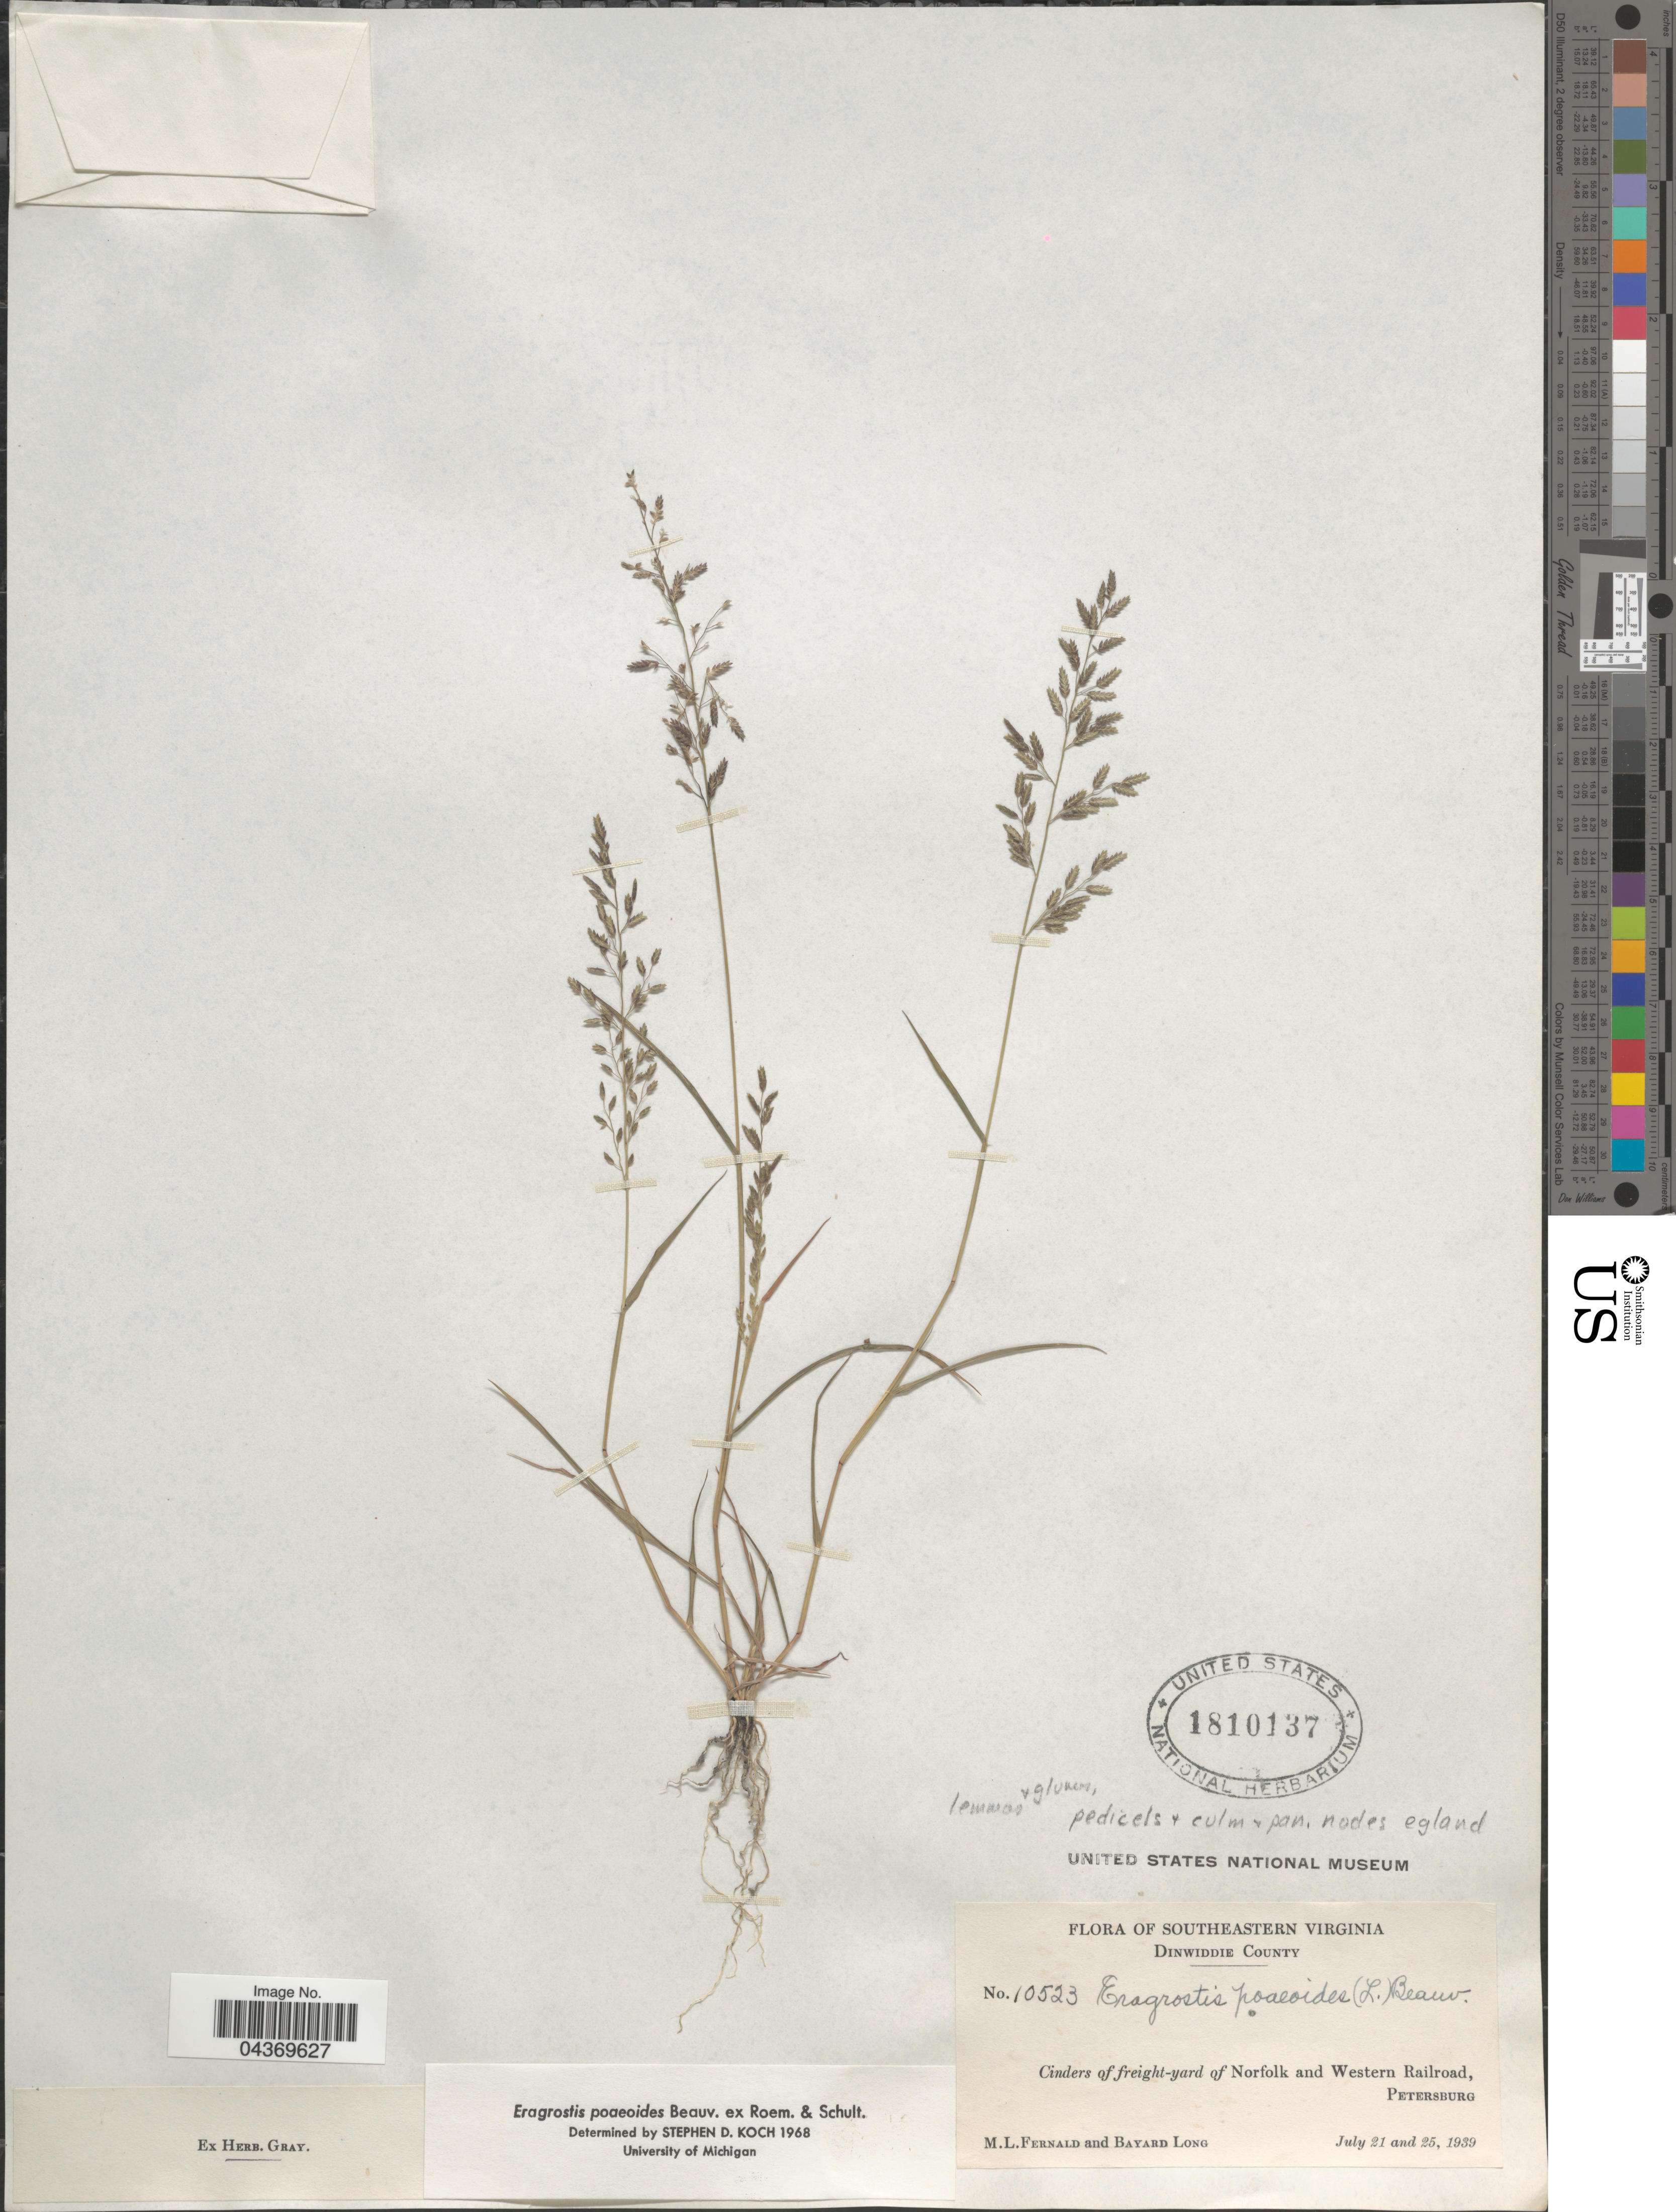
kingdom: Plantae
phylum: Tracheophyta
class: Liliopsida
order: Poales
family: Poaceae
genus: Eragrostis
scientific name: Eragrostis minor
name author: Host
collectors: M. L. Fernald & B. Long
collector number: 10523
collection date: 1939-07-21/1939-07-25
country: United States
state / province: Virginia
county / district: Dinwiddie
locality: Southeastern Virginia. Dinwiddie County. Cinders of freight-yard of Norfolk and Western Railroad, Petersburg.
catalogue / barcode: US 1810137